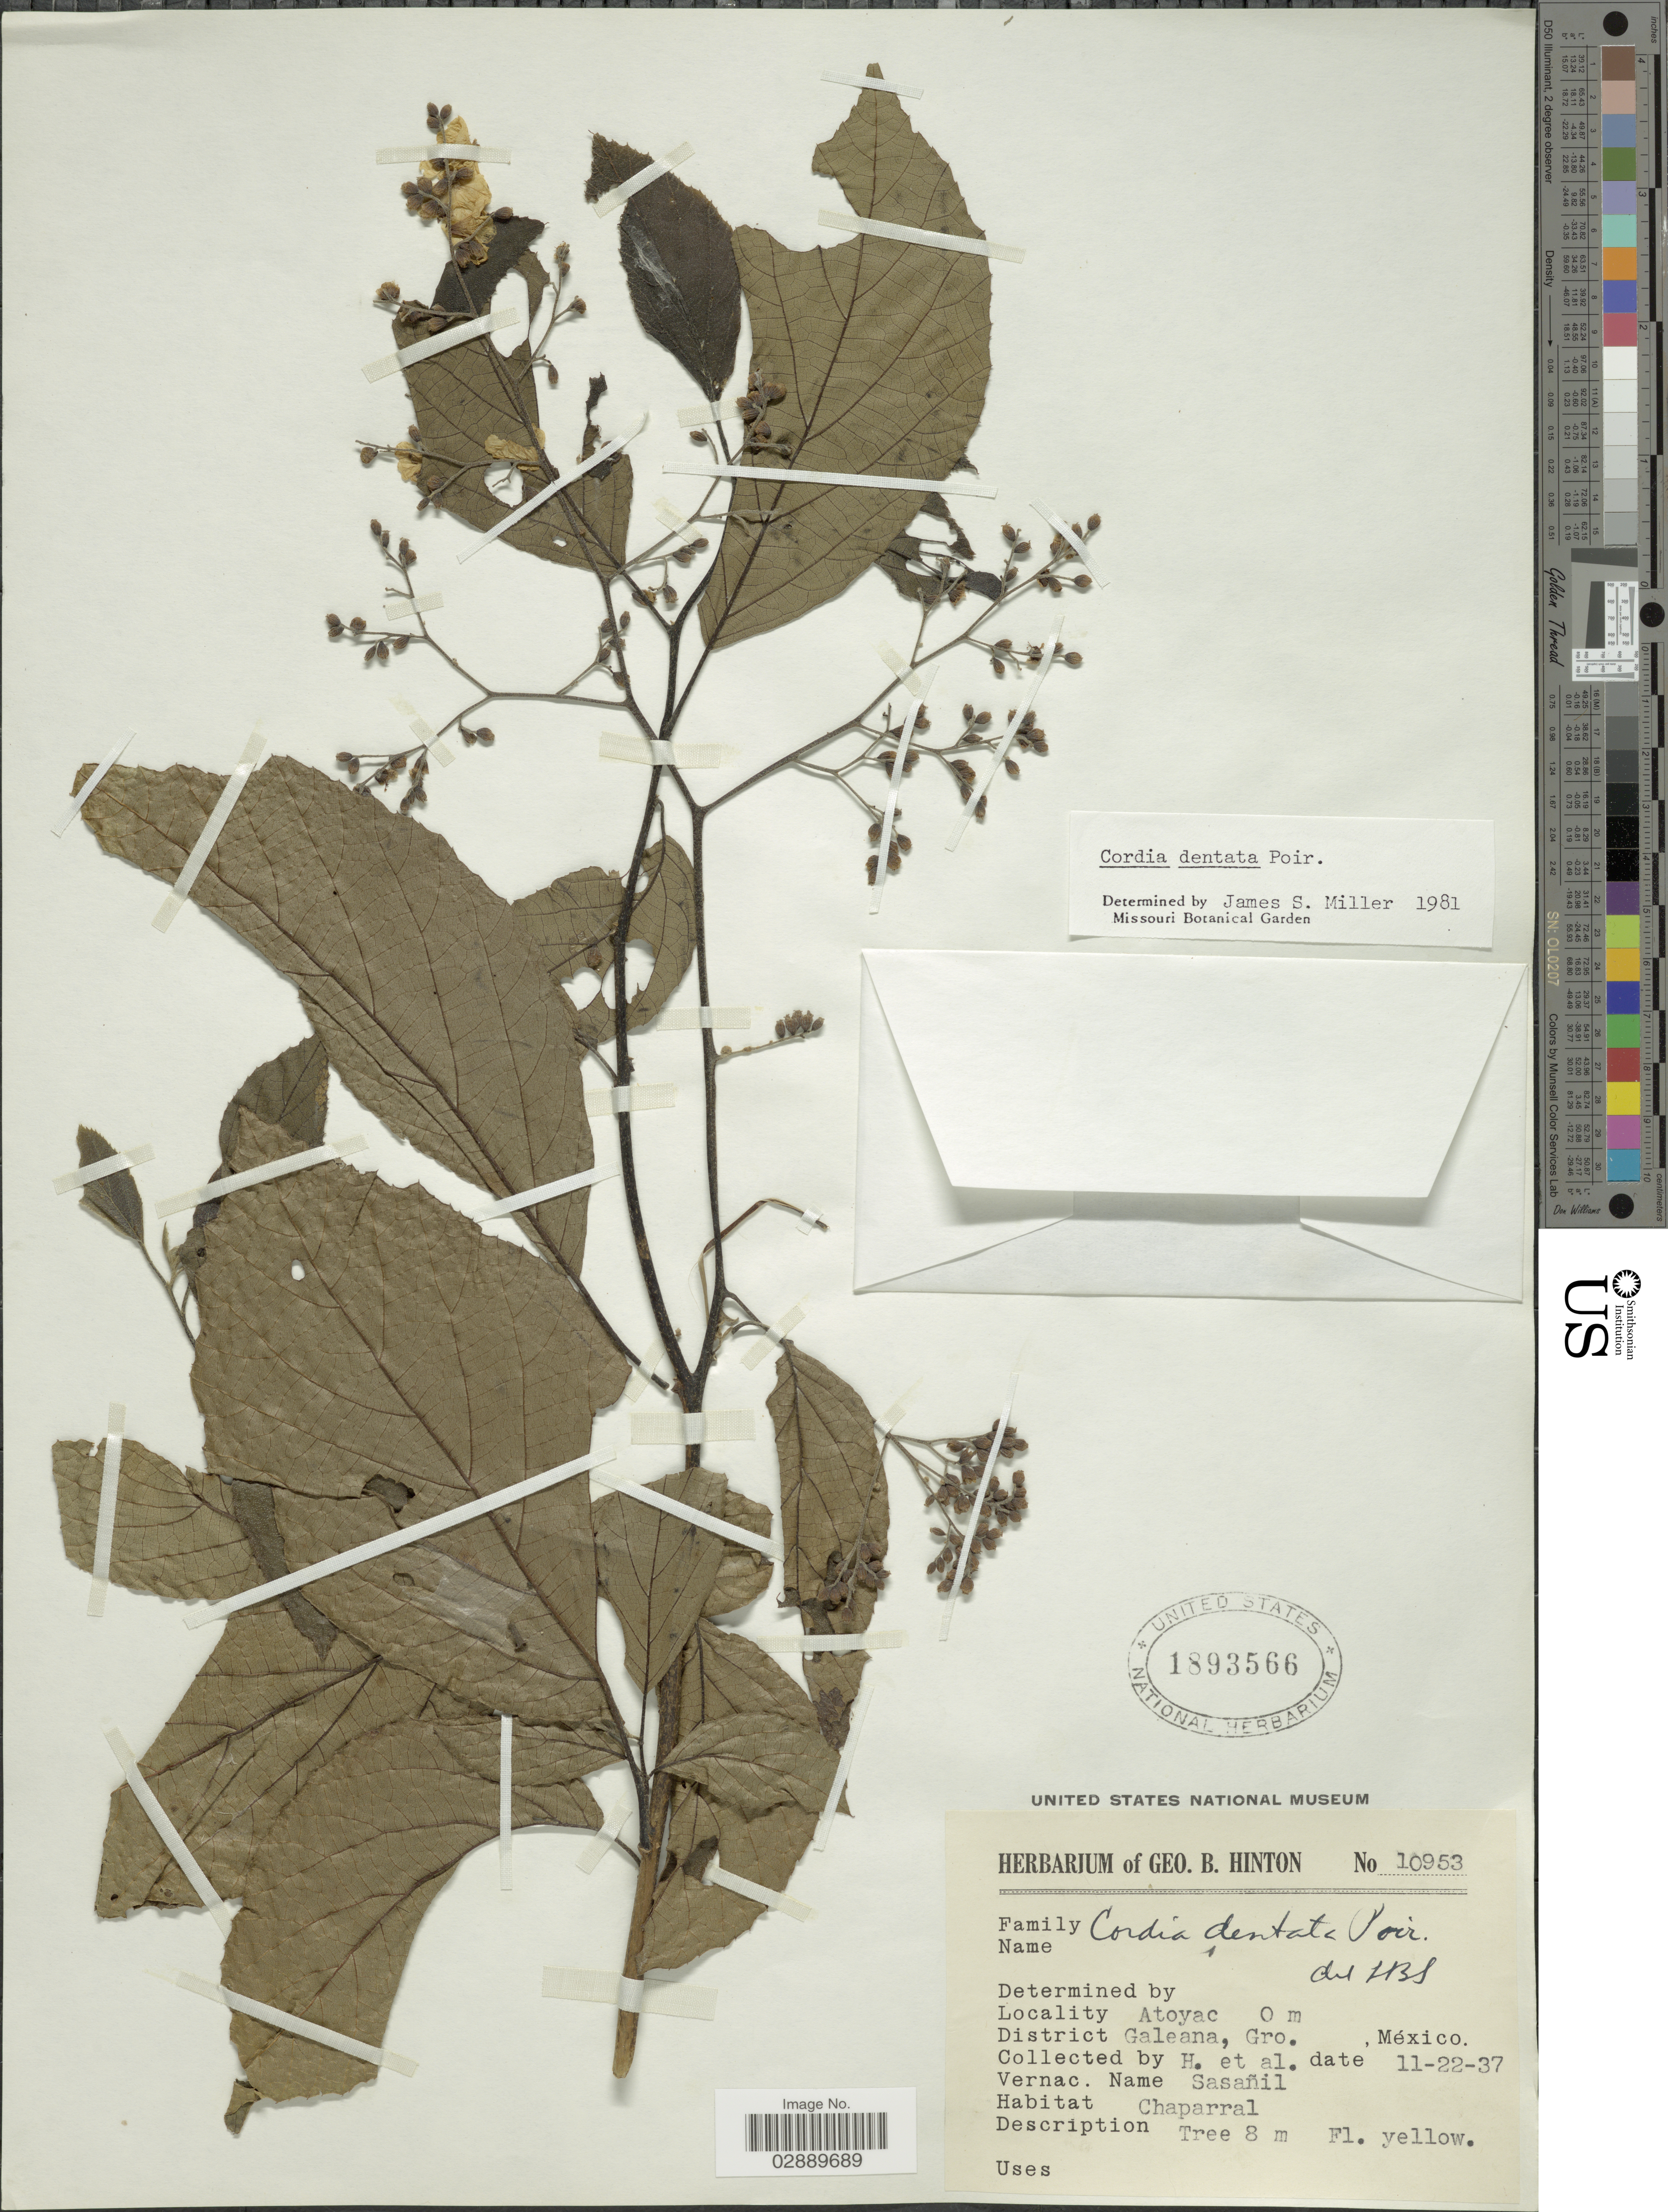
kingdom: Plantae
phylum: Tracheophyta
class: Magnoliopsida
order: Boraginales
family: Cordiaceae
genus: Cordia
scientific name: Cordia dentata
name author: Poir.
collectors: G. B. Hinton & et al.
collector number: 10953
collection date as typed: Transcribed d/m/y: 22/11/37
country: Mexico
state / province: Guerrero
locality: Atoyac, District Galeana, Gro.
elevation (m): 0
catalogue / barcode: US 1893566